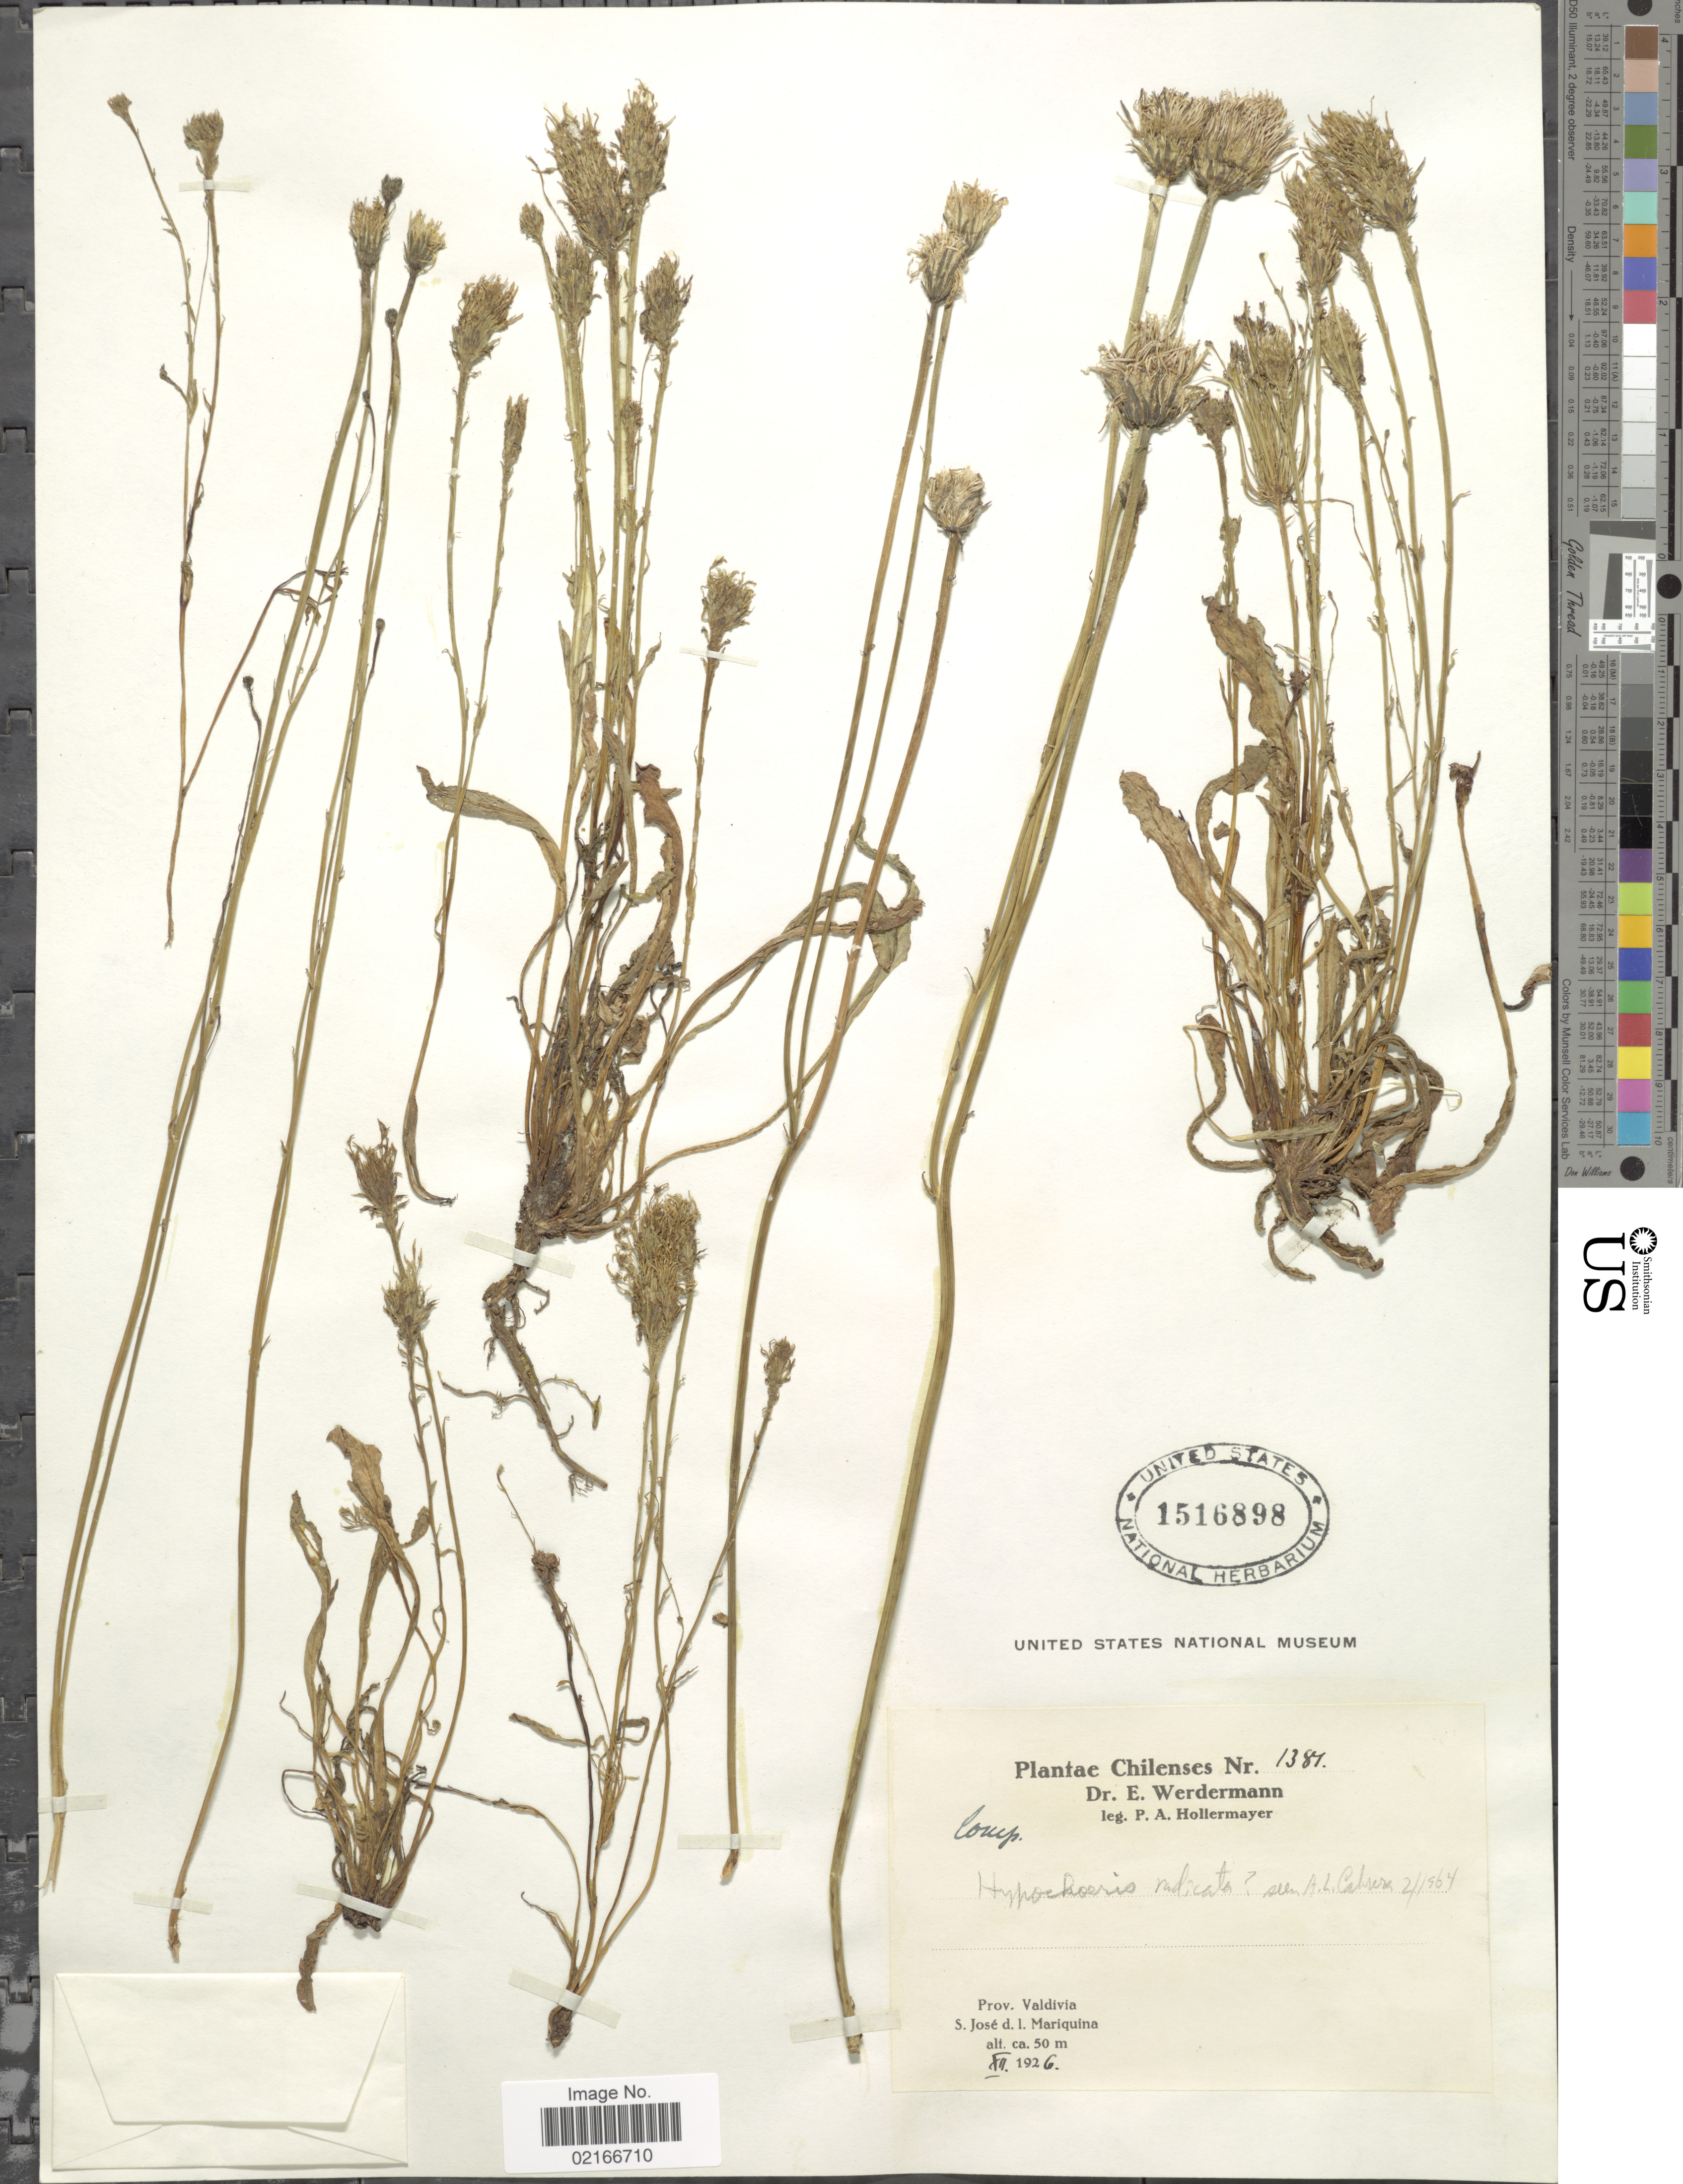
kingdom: Plantae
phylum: Tracheophyta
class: Magnoliopsida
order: Asterales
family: Asteraceae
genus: Hypochaeris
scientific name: Hypochaeris radicata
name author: L.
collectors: P. Hollermayer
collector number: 1387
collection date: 1926-12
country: Chile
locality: Prov. Valdivia. S. José d. l. Mariquina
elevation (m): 50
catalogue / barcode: US 1516898